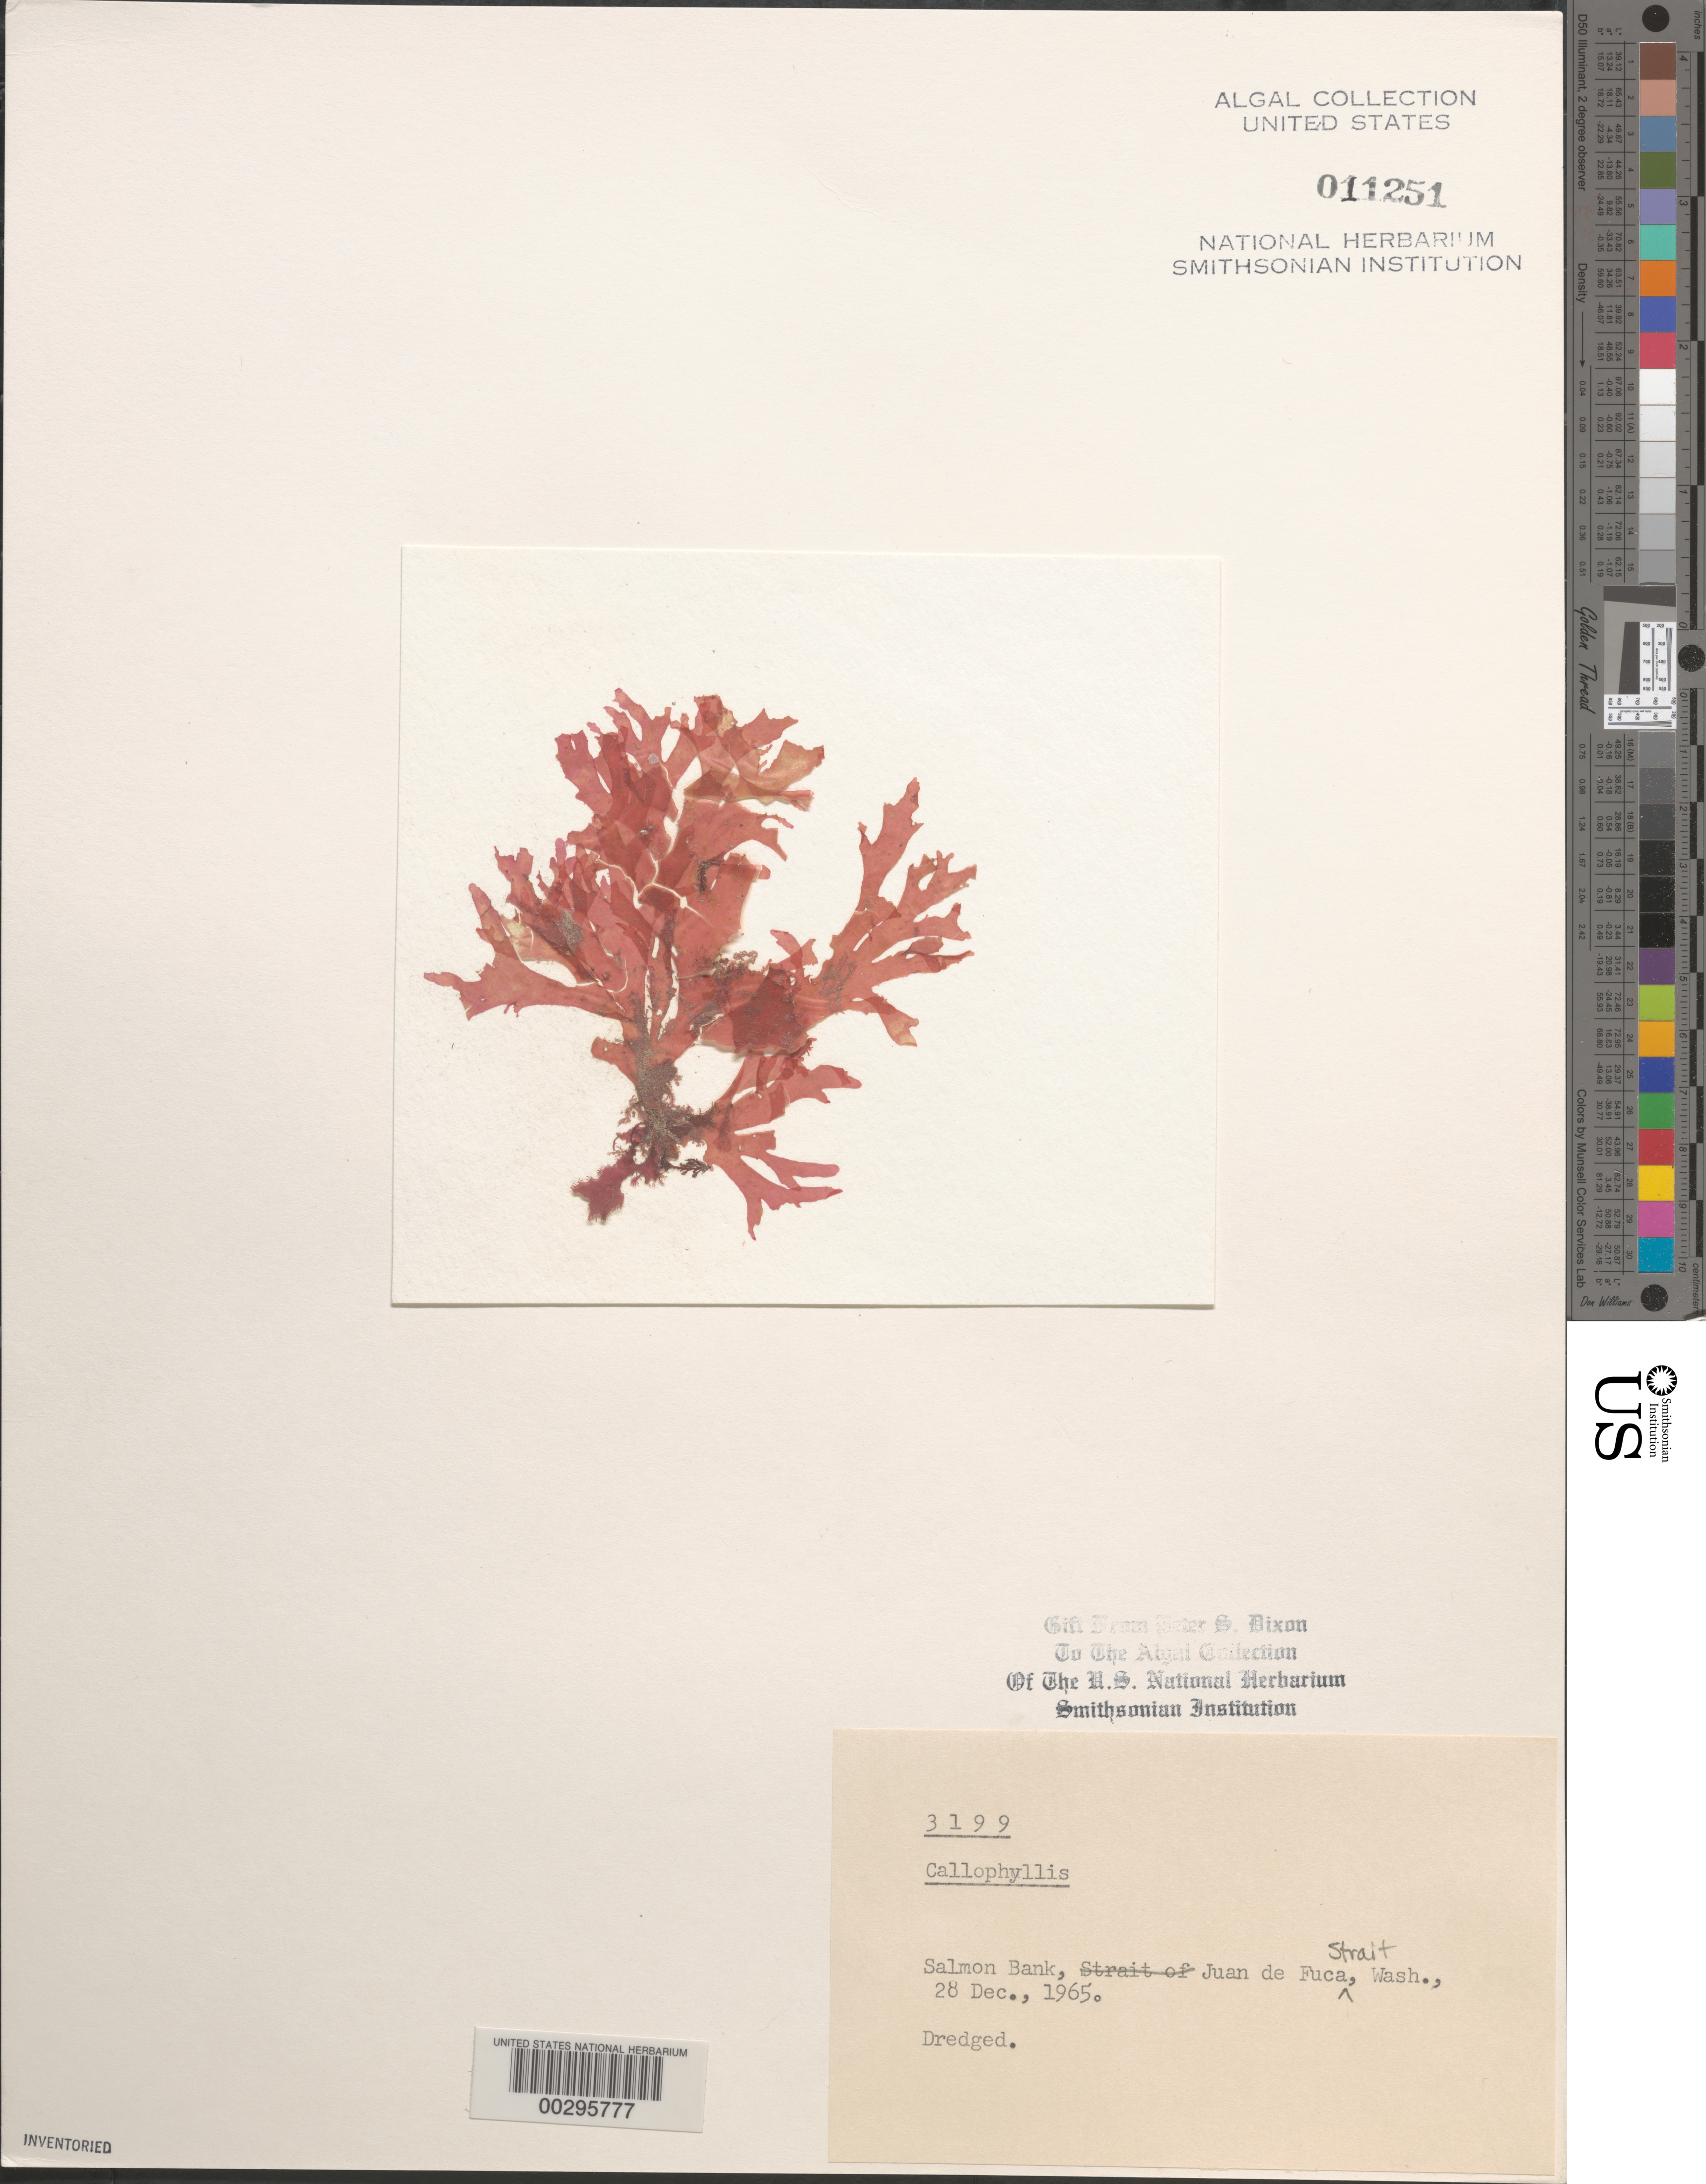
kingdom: Plantae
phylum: Rhodophyta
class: Florideophyceae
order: Gigartinales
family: Kallymeniaceae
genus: Callophyllis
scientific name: Callophyllis sp.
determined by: Dixon, P. S.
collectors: P. S. Dixon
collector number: PSD 3199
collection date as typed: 28 Dec 1965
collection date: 1965-12-28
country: United States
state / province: Washington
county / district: San Juan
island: San Juan Islands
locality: Salmon Bank, Strait of Juan de Fuca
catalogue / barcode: US 11251